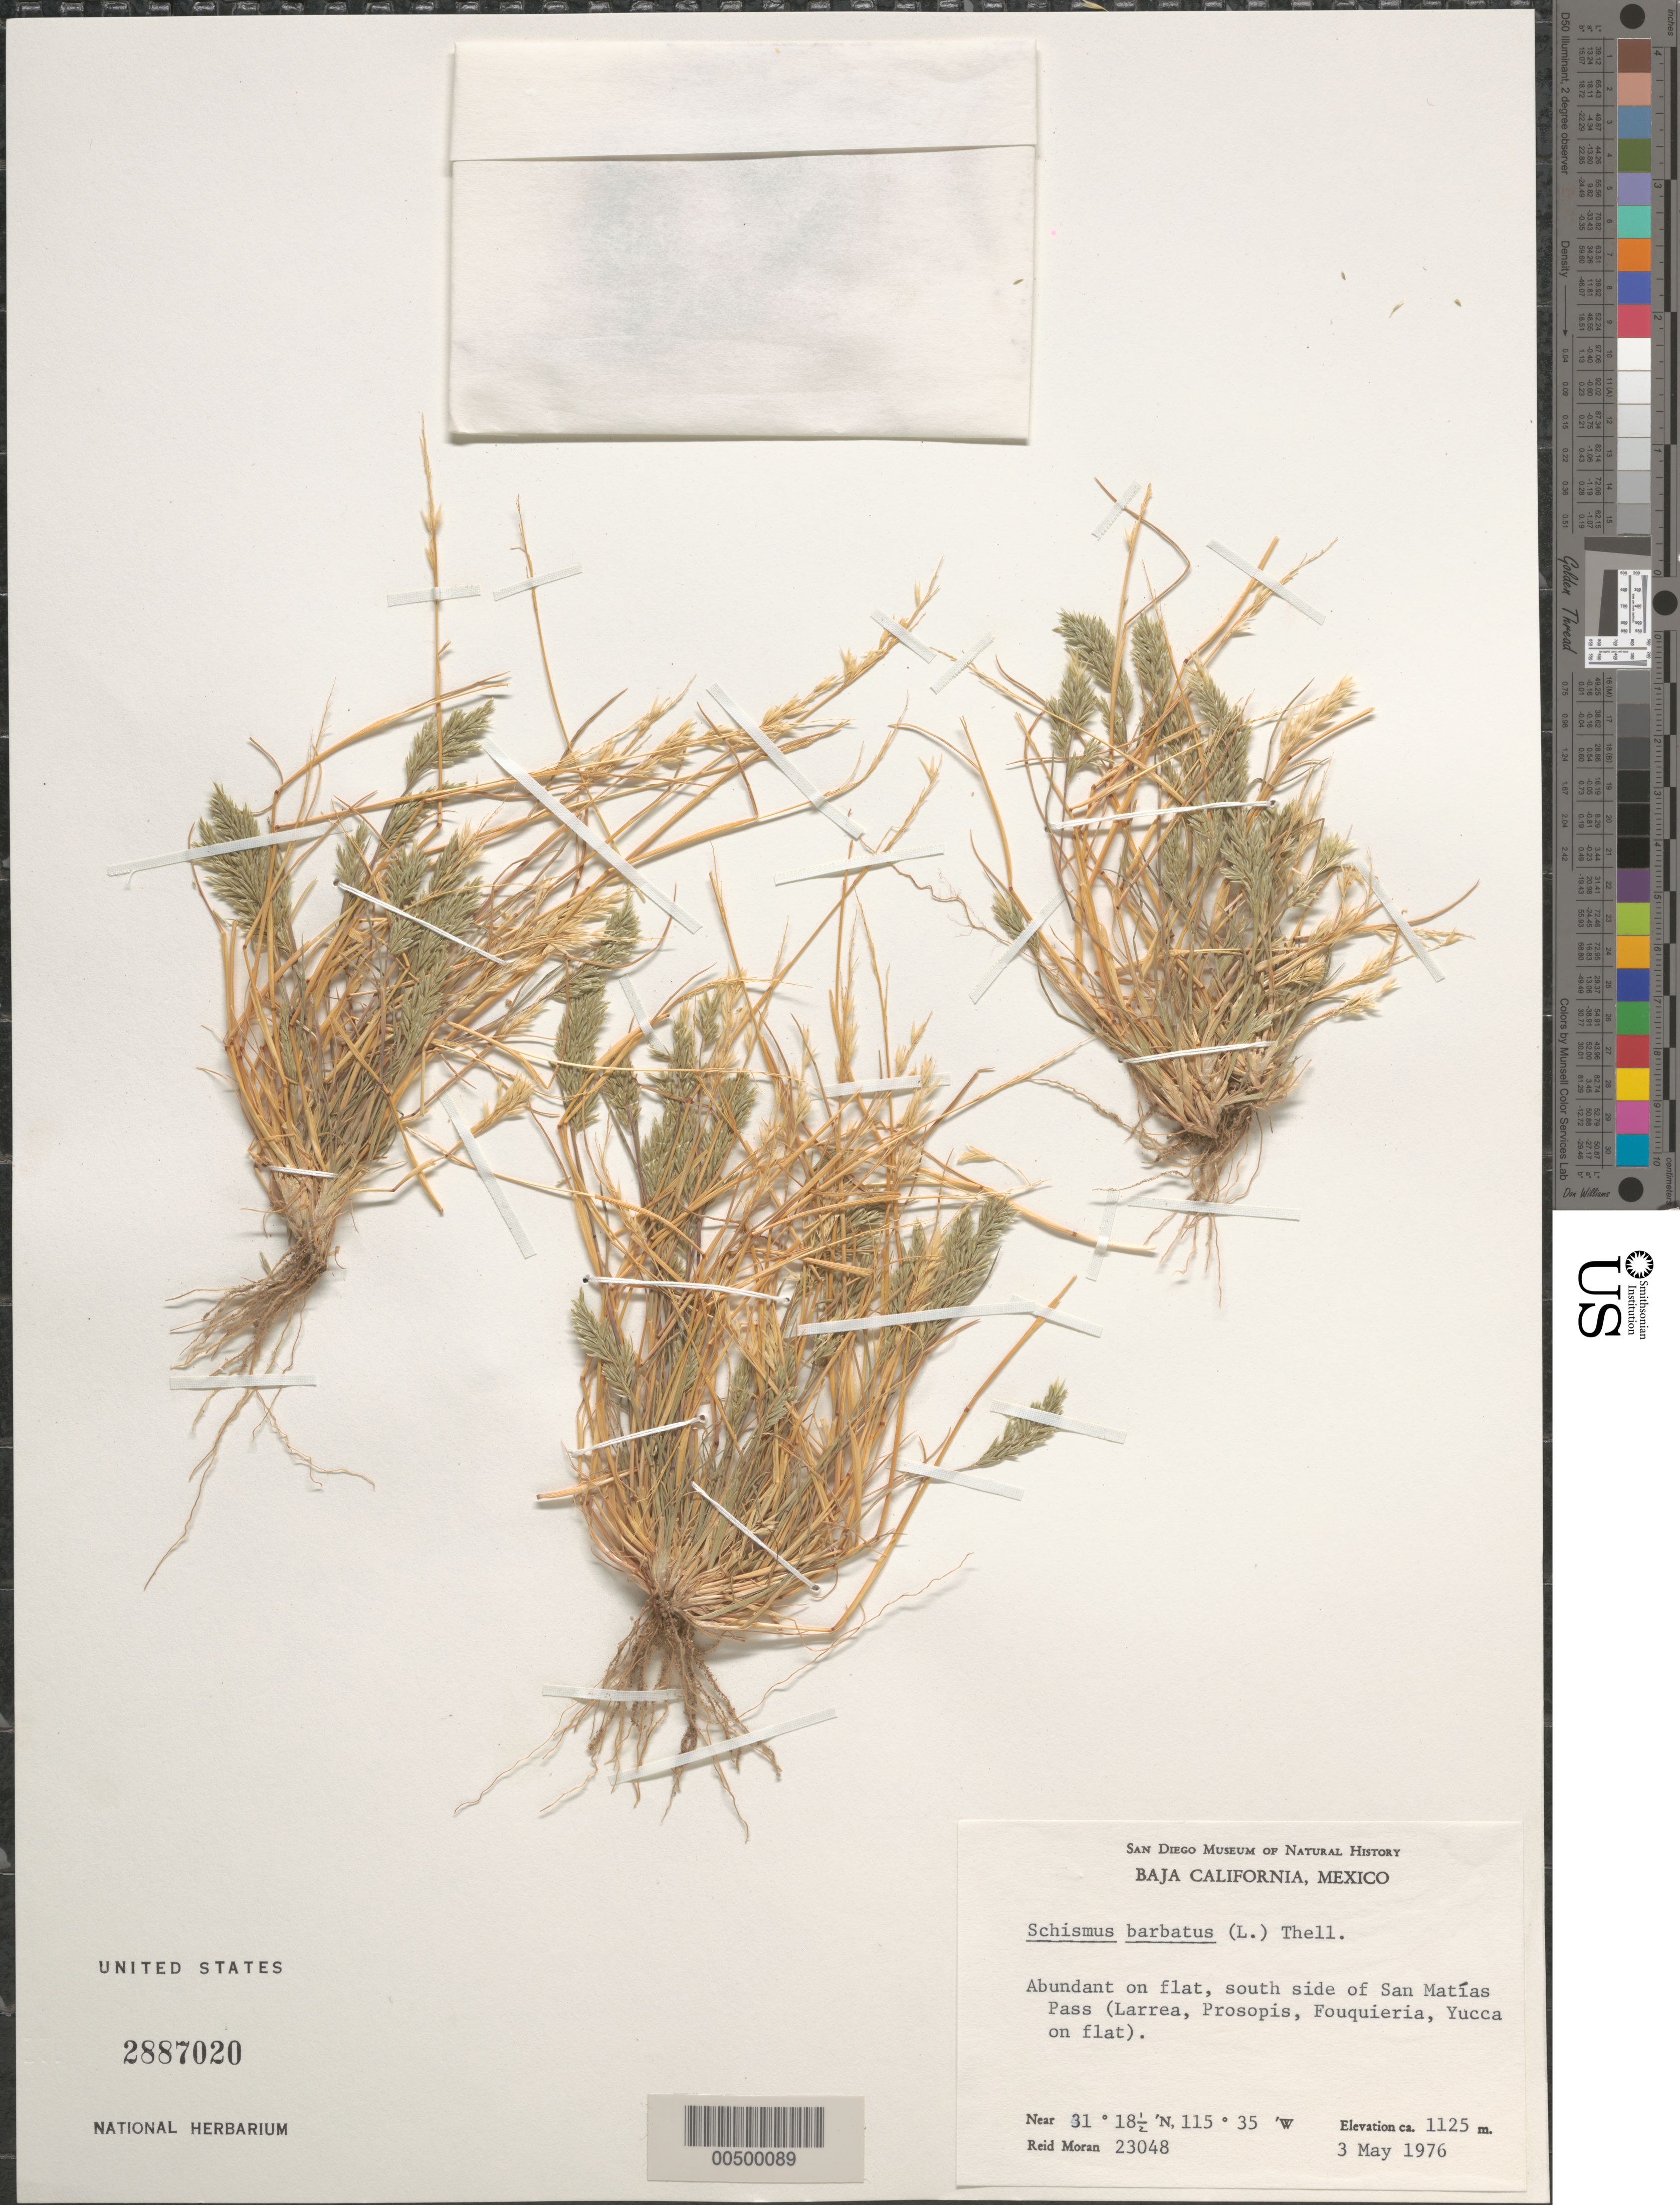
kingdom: Plantae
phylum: Tracheophyta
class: Liliopsida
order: Poales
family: Poaceae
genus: Schismus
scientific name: Schismus barbatus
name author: (L.) Thell.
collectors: R. V. Moran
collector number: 23048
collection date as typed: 3 May 1976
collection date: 1976-05-03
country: Mexico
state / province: Baja California Norte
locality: S side of San Matías Pass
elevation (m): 1125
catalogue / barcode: US 2887020